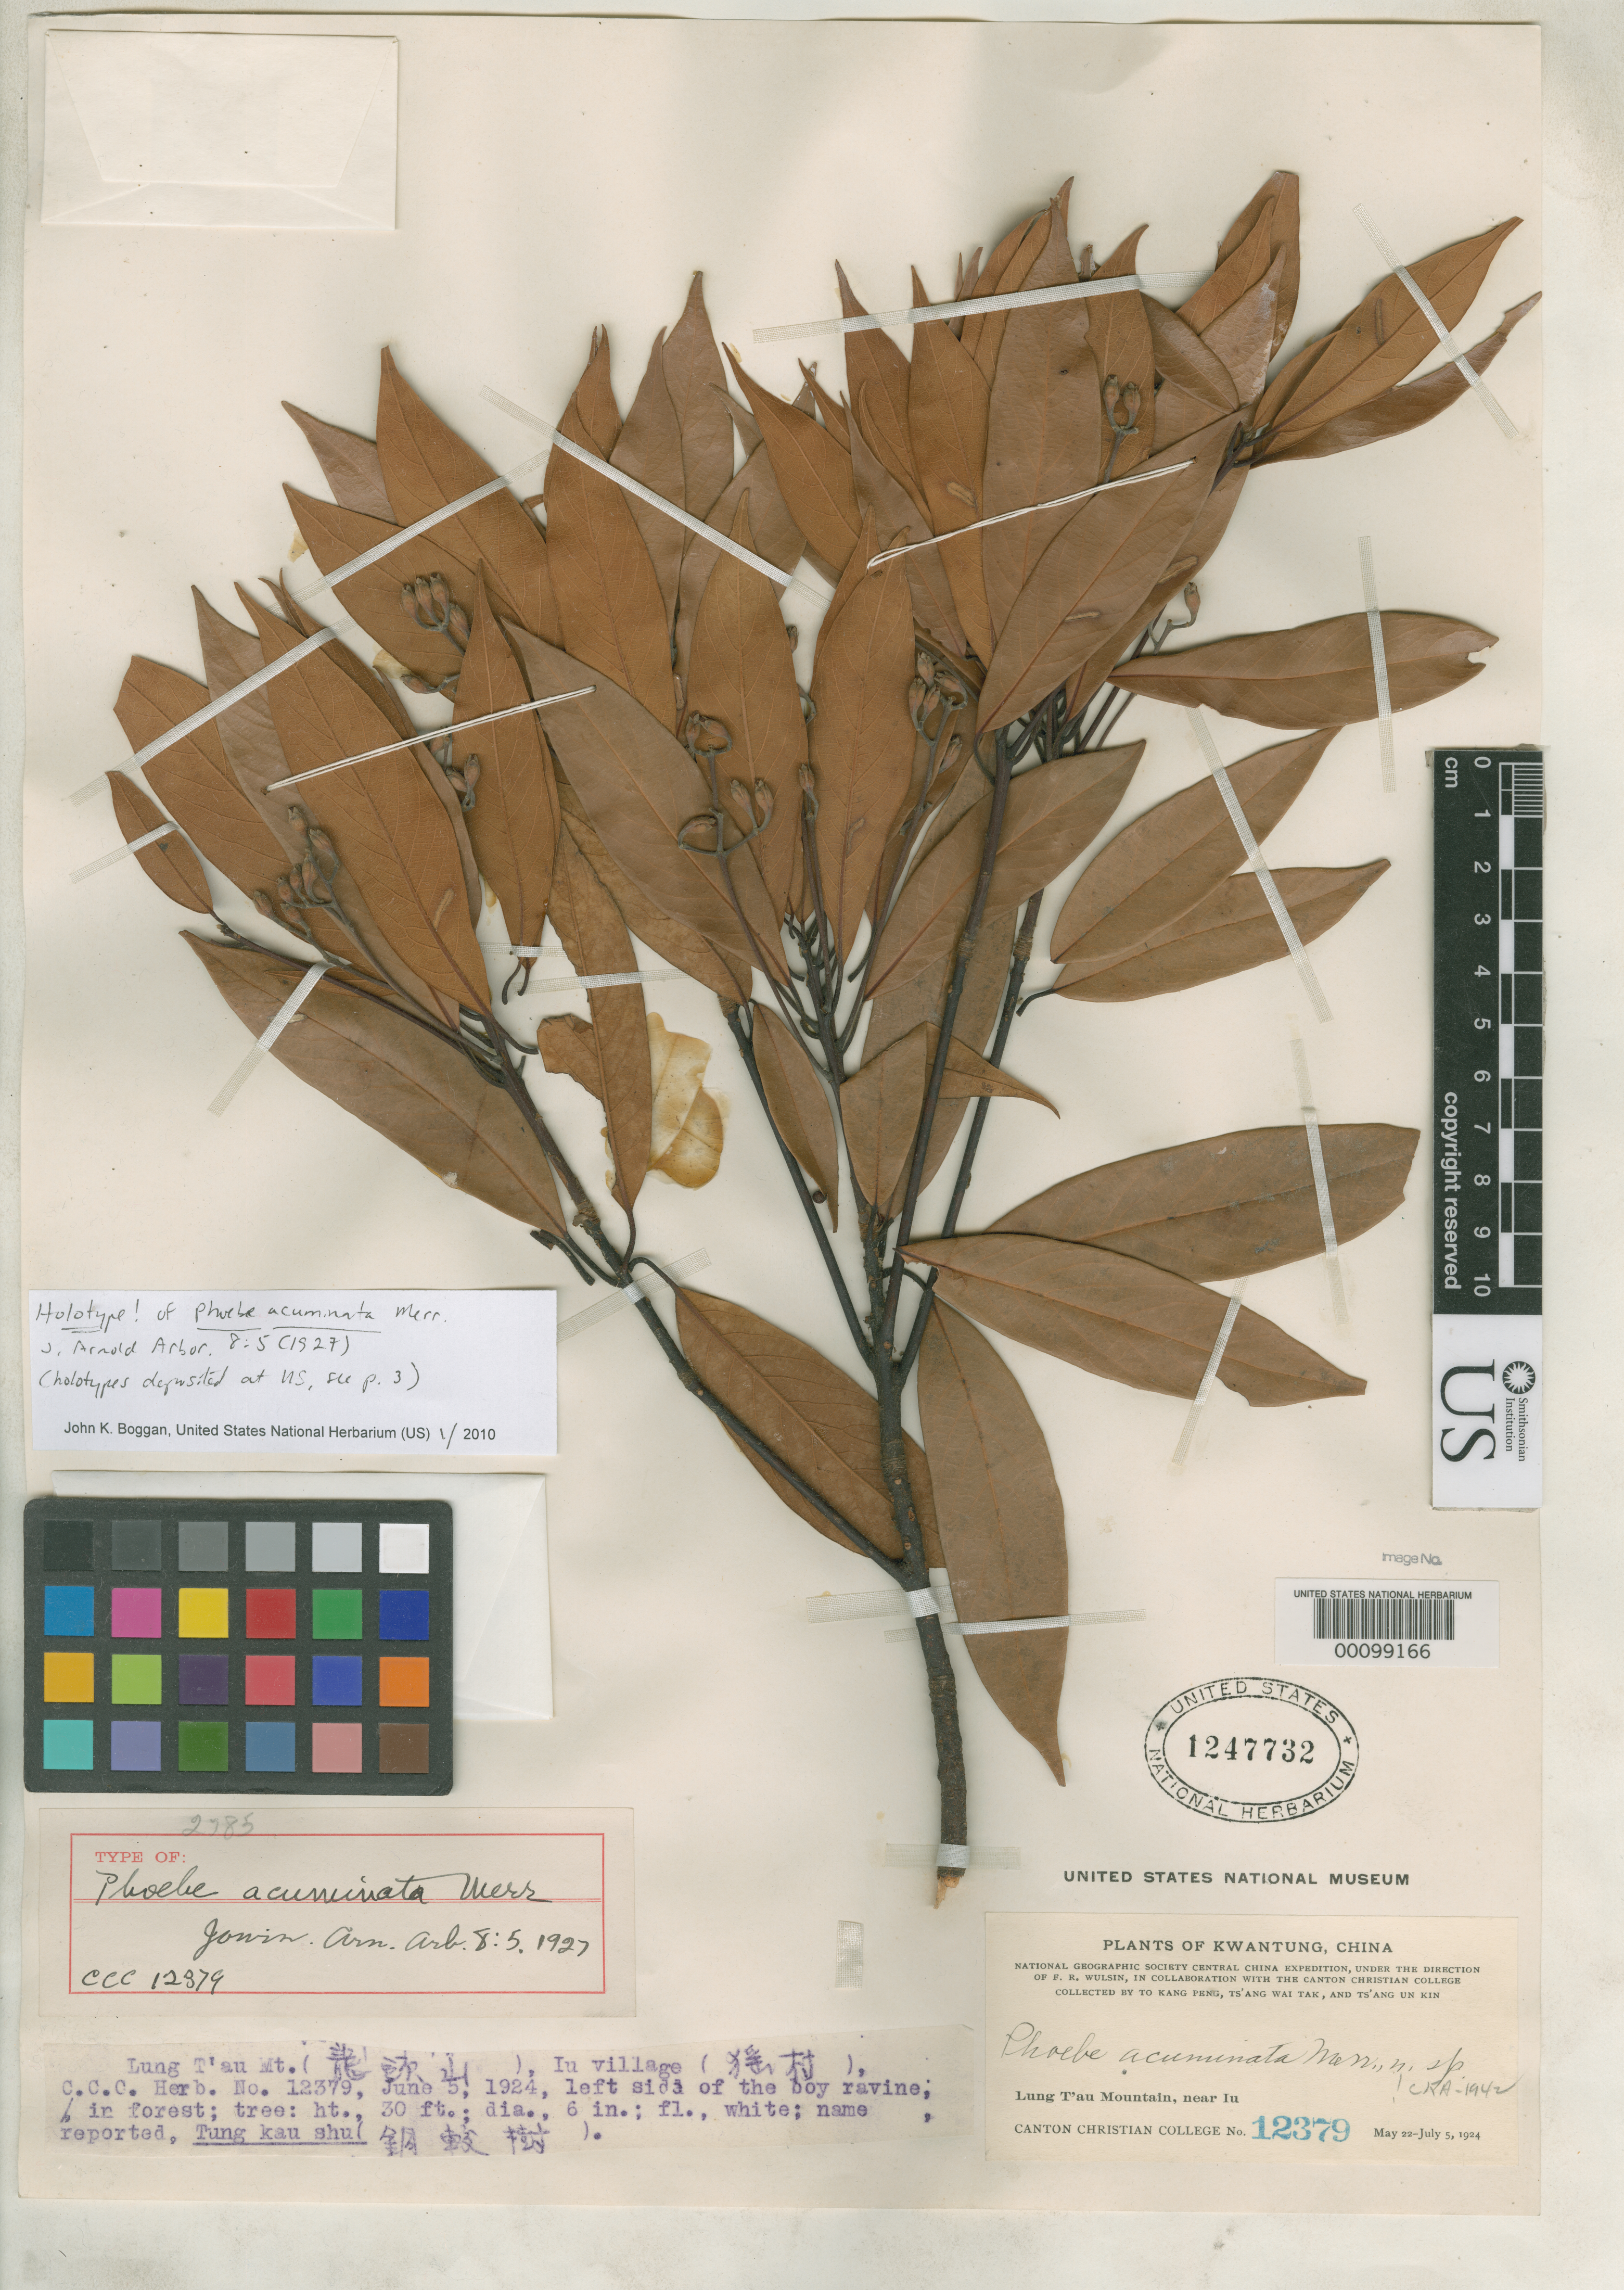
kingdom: Plantae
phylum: Tracheophyta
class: Magnoliopsida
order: Laurales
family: Lauraceae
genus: Phoebe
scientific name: Phoebe acuminata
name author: Merr.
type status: Holotype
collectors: Kang Peng To, W. T. Tsang & U. K. Tsang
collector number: C.C.C. 12379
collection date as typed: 05 Jun 1924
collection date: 1924-06-05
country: China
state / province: Guangdong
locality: Lung T'au Mountain, near Iu.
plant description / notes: Introduction (p. 3) indicates holotypes at US: "The study set of these collections is deposited in the Herbarium of the University of California, but the actual types of those species based on the Wulsin Expedition collections are in the United States National Herbarium."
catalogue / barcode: US 1247732